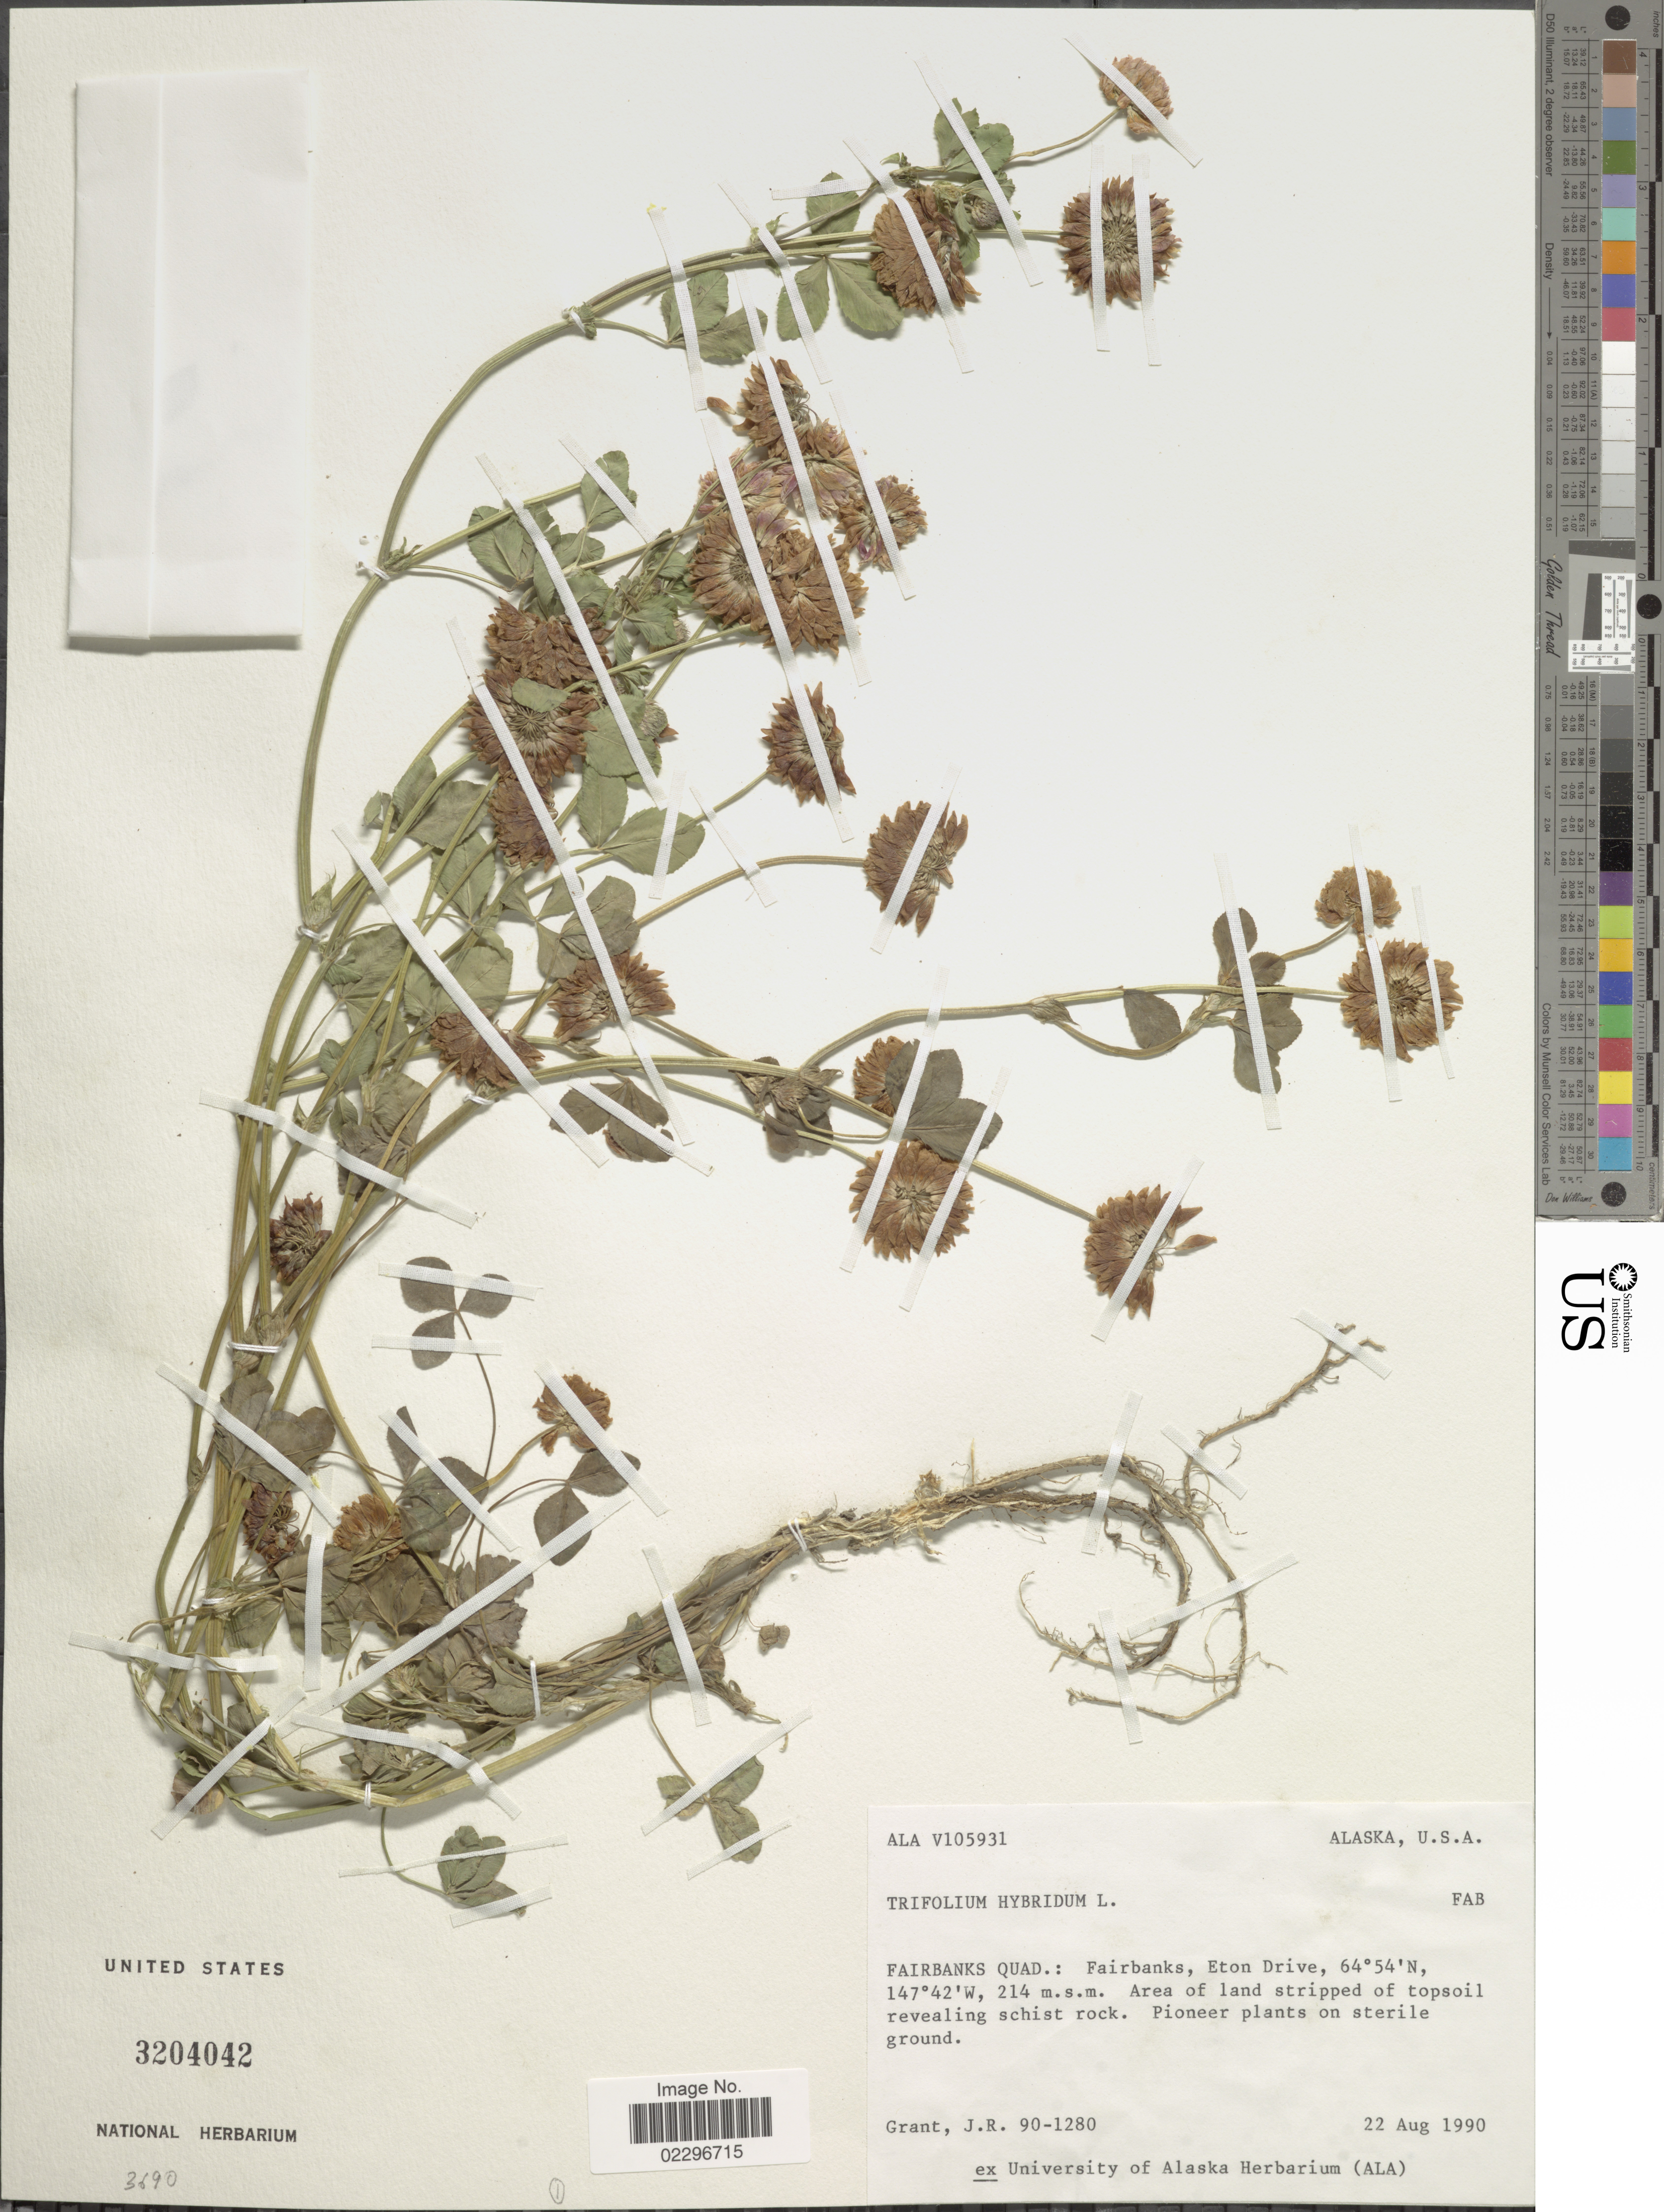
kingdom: Plantae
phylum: Tracheophyta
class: Magnoliopsida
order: Fabales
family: Fabaceae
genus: Trifolium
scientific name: Trifolium hybridum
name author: L.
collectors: J. Grant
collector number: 90-1280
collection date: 1990-08-22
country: United States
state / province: Alaska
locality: U.S.A. Fairbanks Quad.: Fairbanks, Eton Drive.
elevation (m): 214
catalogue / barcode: US 3204042